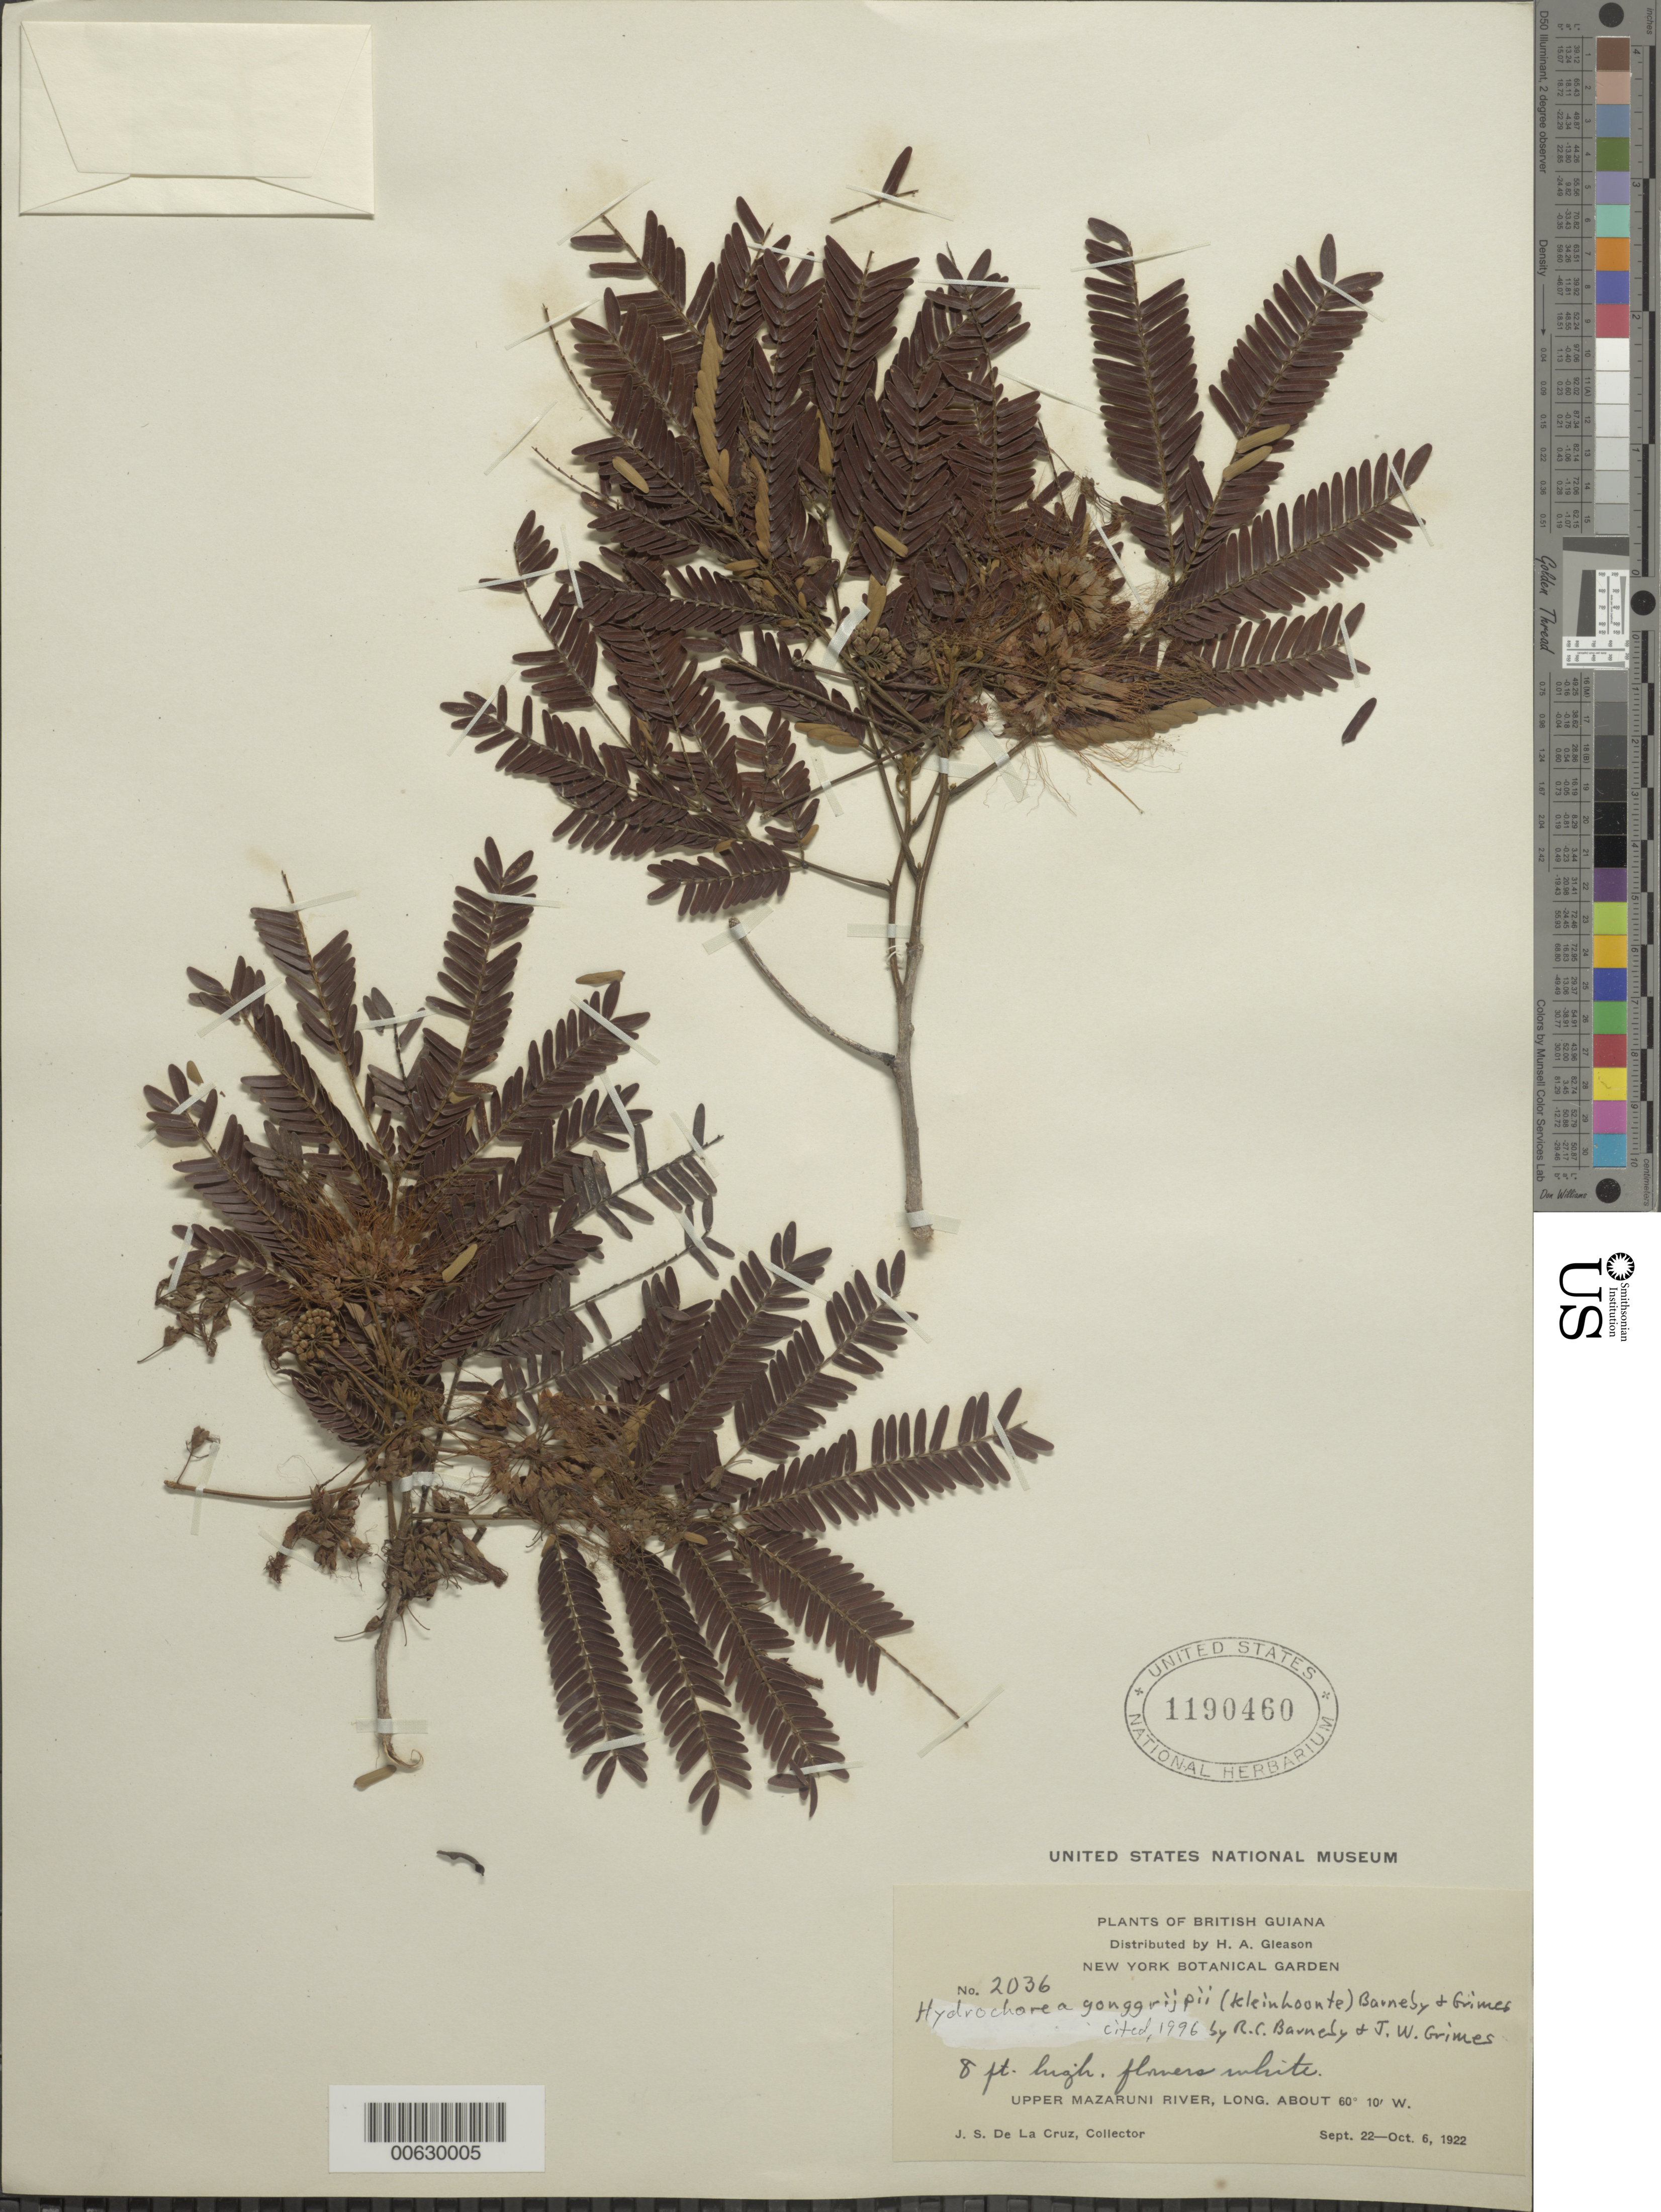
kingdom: Plantae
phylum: Tracheophyta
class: Magnoliopsida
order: Fabales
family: Fabaceae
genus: Hydrochorea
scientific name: Hydrochorea gonggrijpii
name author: (Kleinhoonte) Barneby & J.W. Grimes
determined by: Barneby, R. C.; Grimes, J. W.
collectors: J. S. de la Cruz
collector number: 2036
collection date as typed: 22-Sep-22 to 6-Oct-22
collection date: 1922-09-22/1922-10-06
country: Guyana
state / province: Cuyuni-Mazaruni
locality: Upper Mazaruni R.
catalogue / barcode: US 1190460